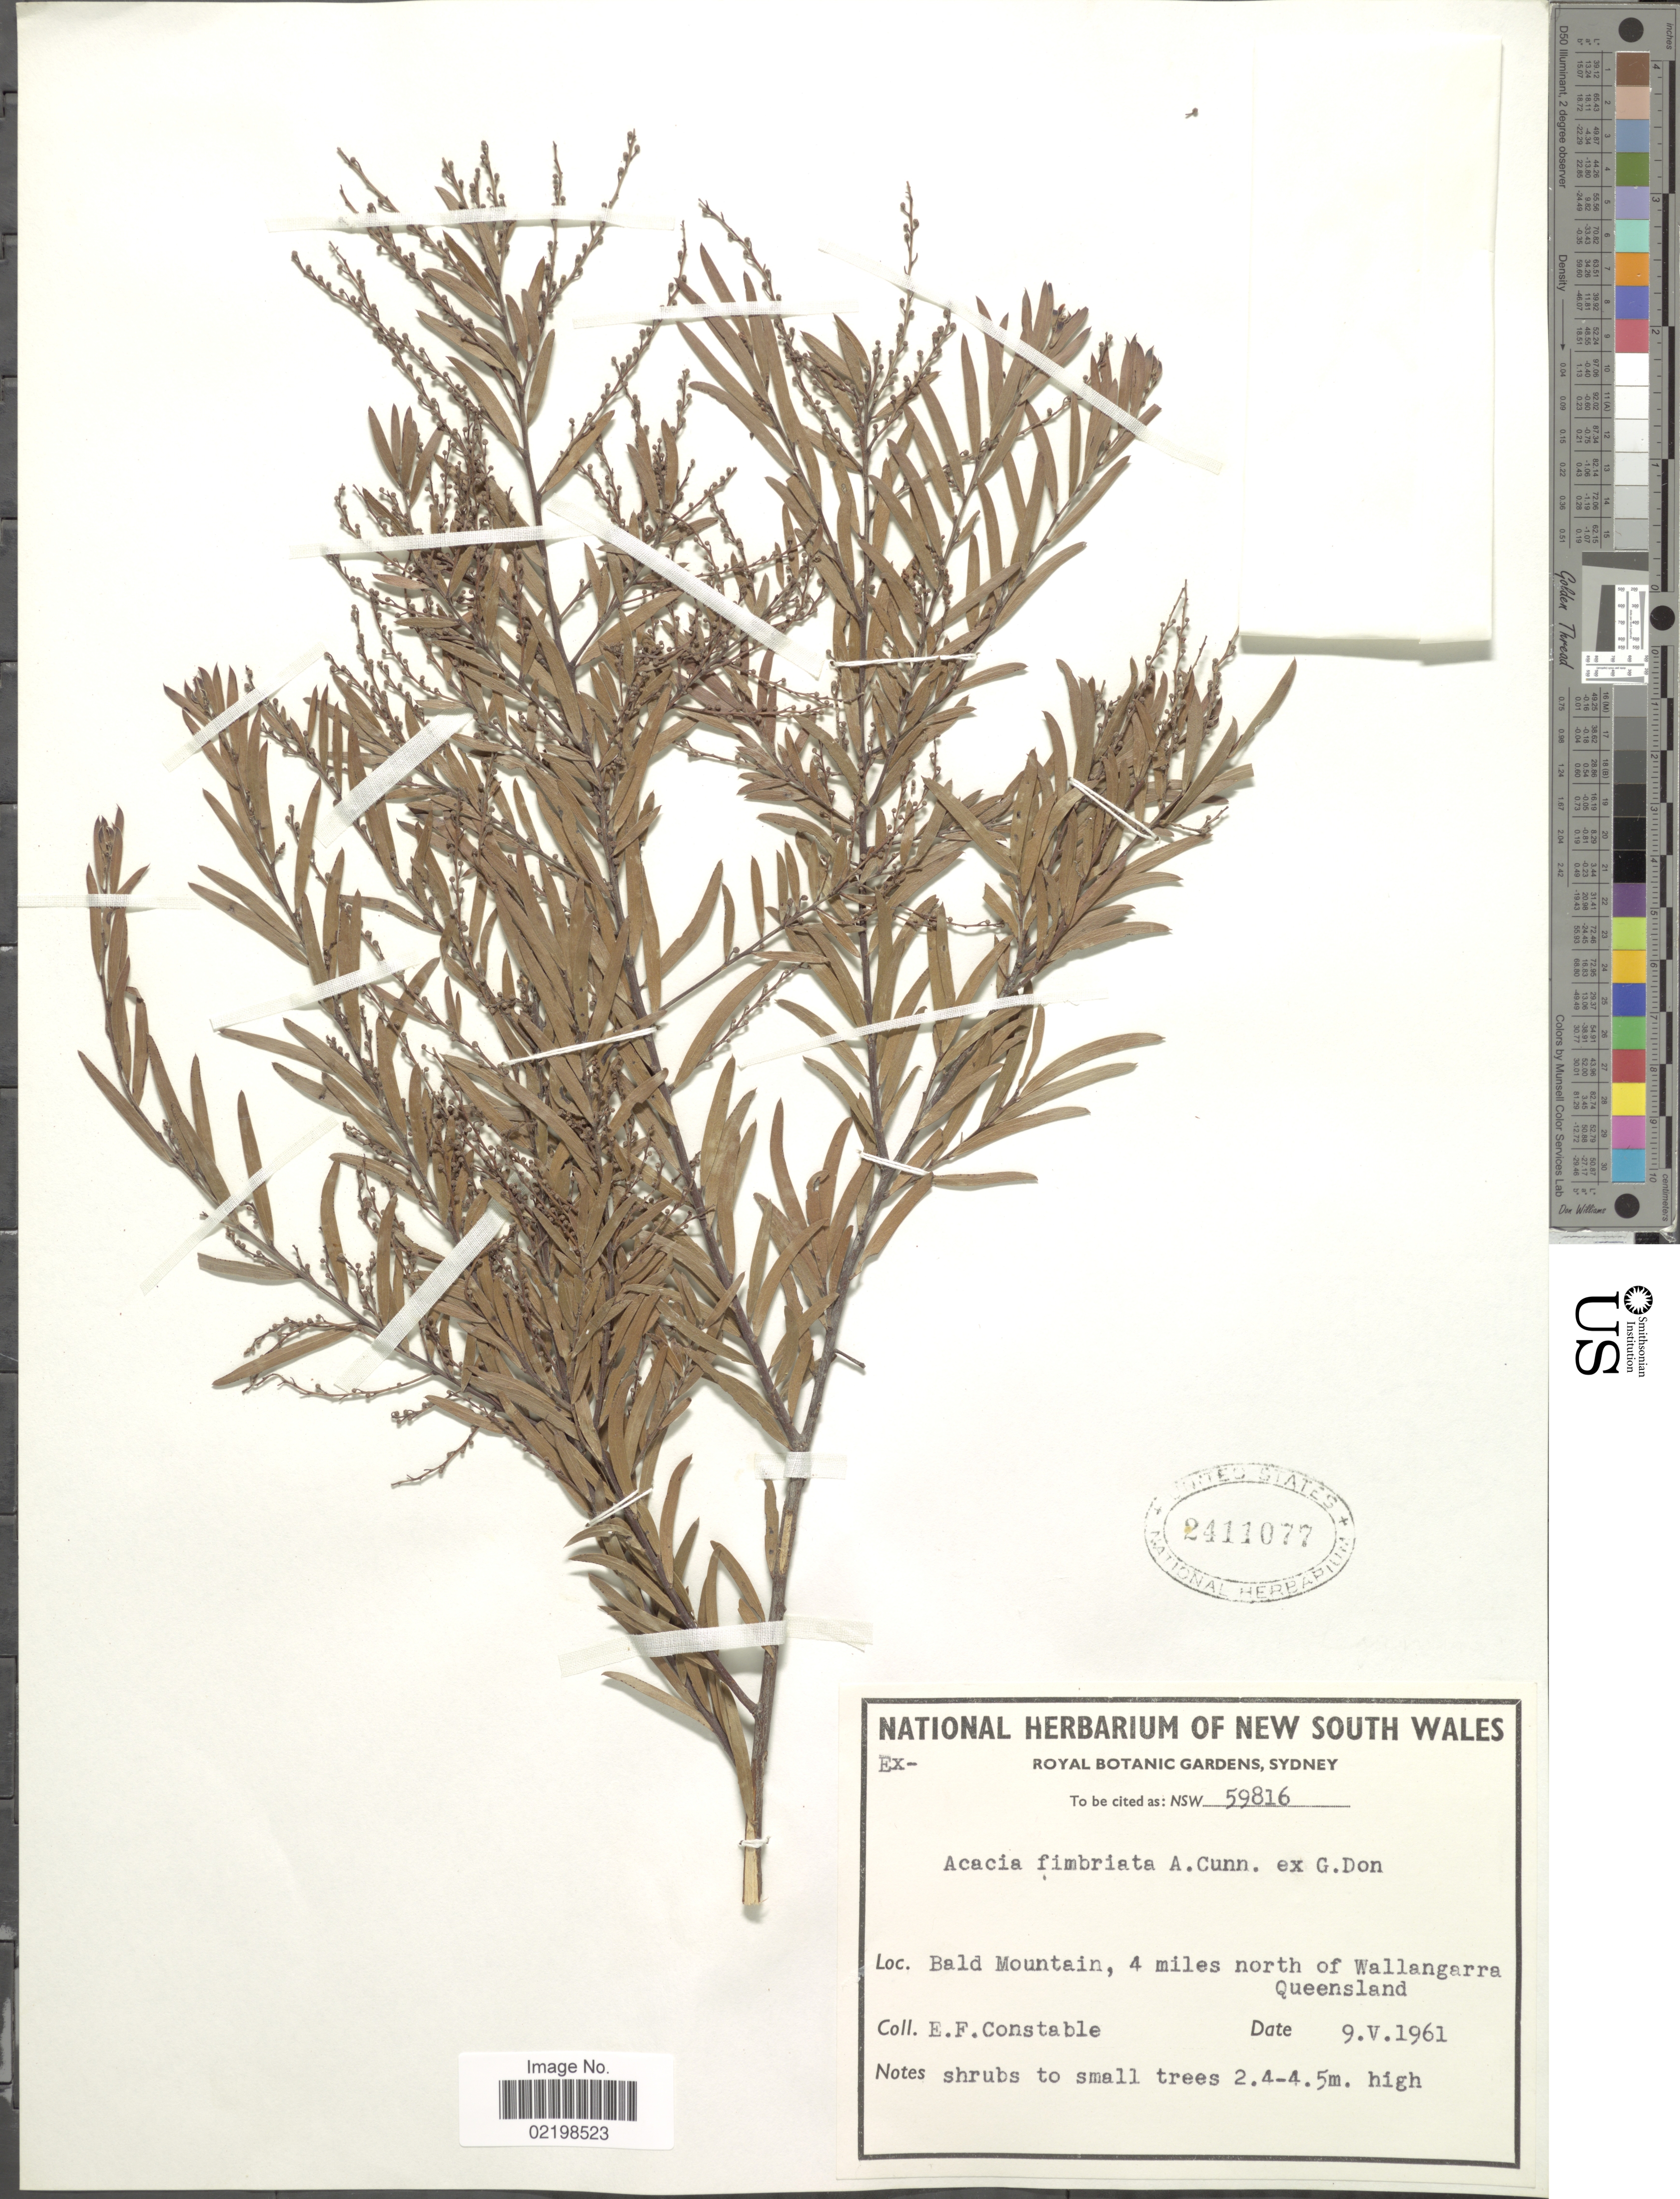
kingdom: Plantae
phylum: Tracheophyta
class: Magnoliopsida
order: Fabales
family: Fabaceae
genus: Acacia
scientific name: Acacia fimbriata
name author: A. Cunn. ex G. Don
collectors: E. F. Constable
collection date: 1961-05-09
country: Australia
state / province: Queensland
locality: Bald Mountain, 4 miles north of Wallangarra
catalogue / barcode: US 2411077